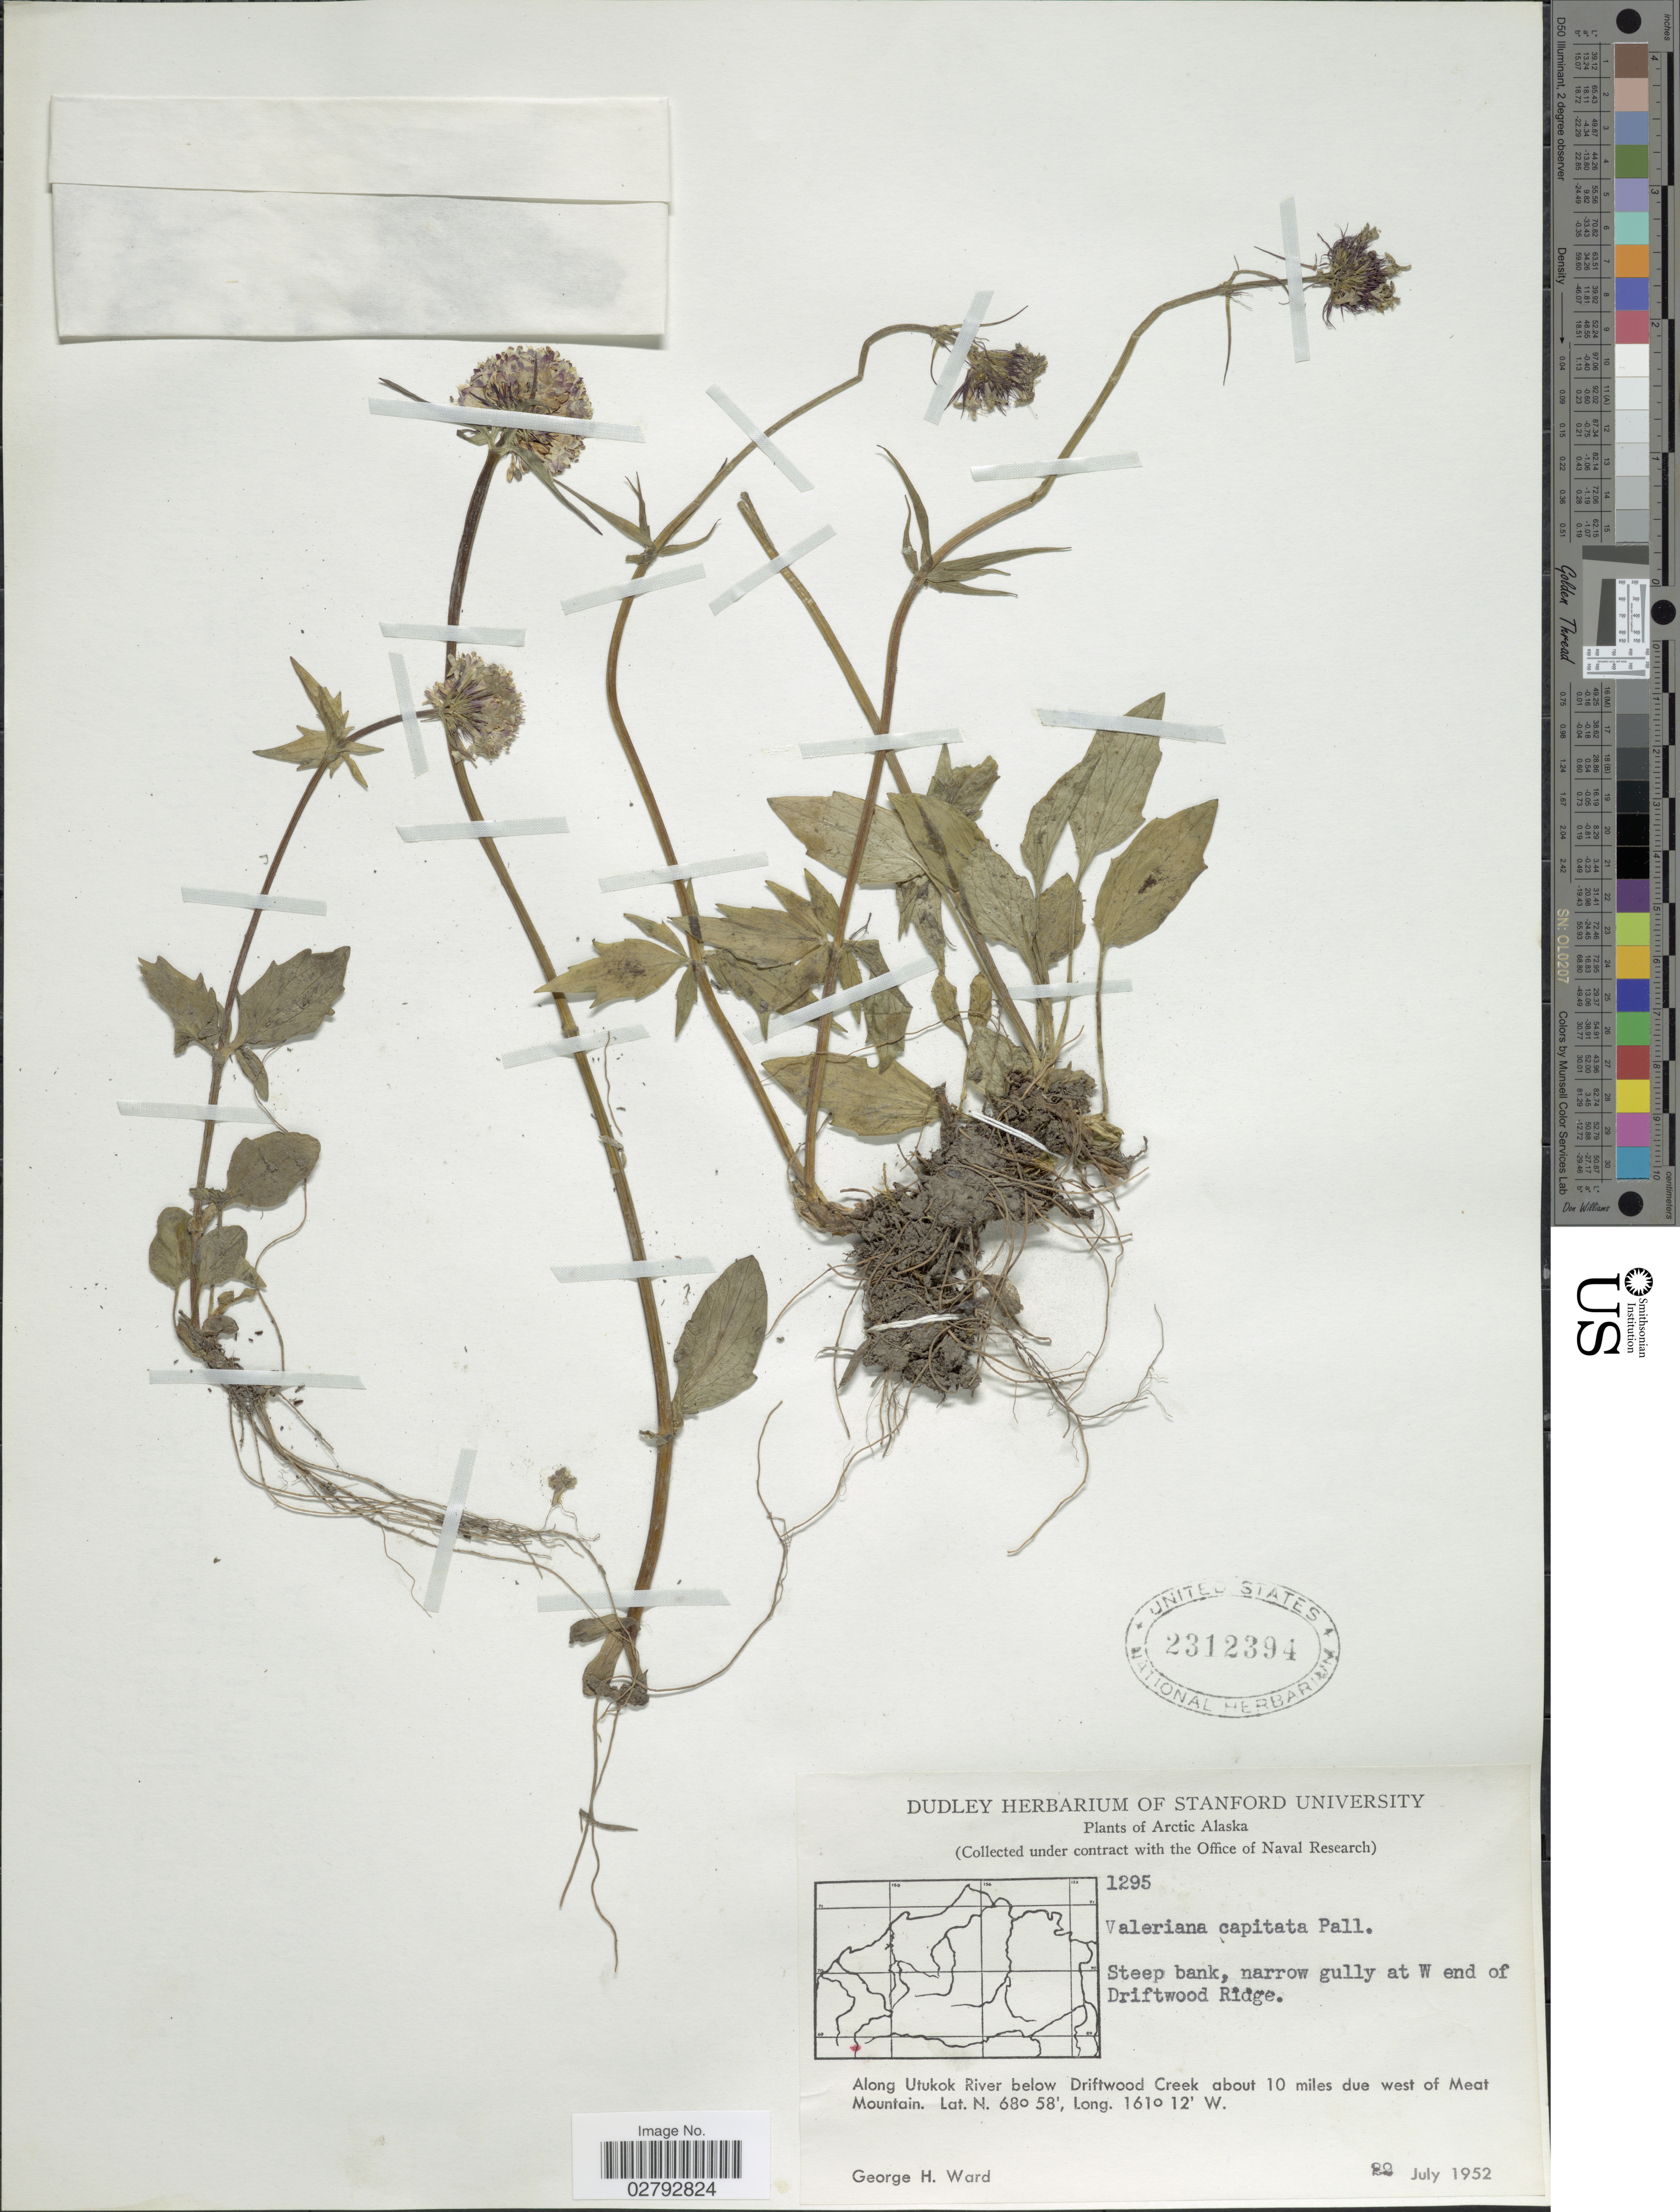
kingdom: Plantae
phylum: Tracheophyta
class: Magnoliopsida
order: Dipsacales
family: Caprifoliaceae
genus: Valeriana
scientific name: Valeriana capitata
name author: Link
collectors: G. H. Ward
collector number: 1295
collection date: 1952-07-22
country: United States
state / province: Alaska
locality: Arctic Alaska. Steep bank, narrow gully at W end of Driftwood Ridge. Along Utukok River below Driftwood Creek about 10 miles due west of Meat Mountain.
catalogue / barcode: US 2312394